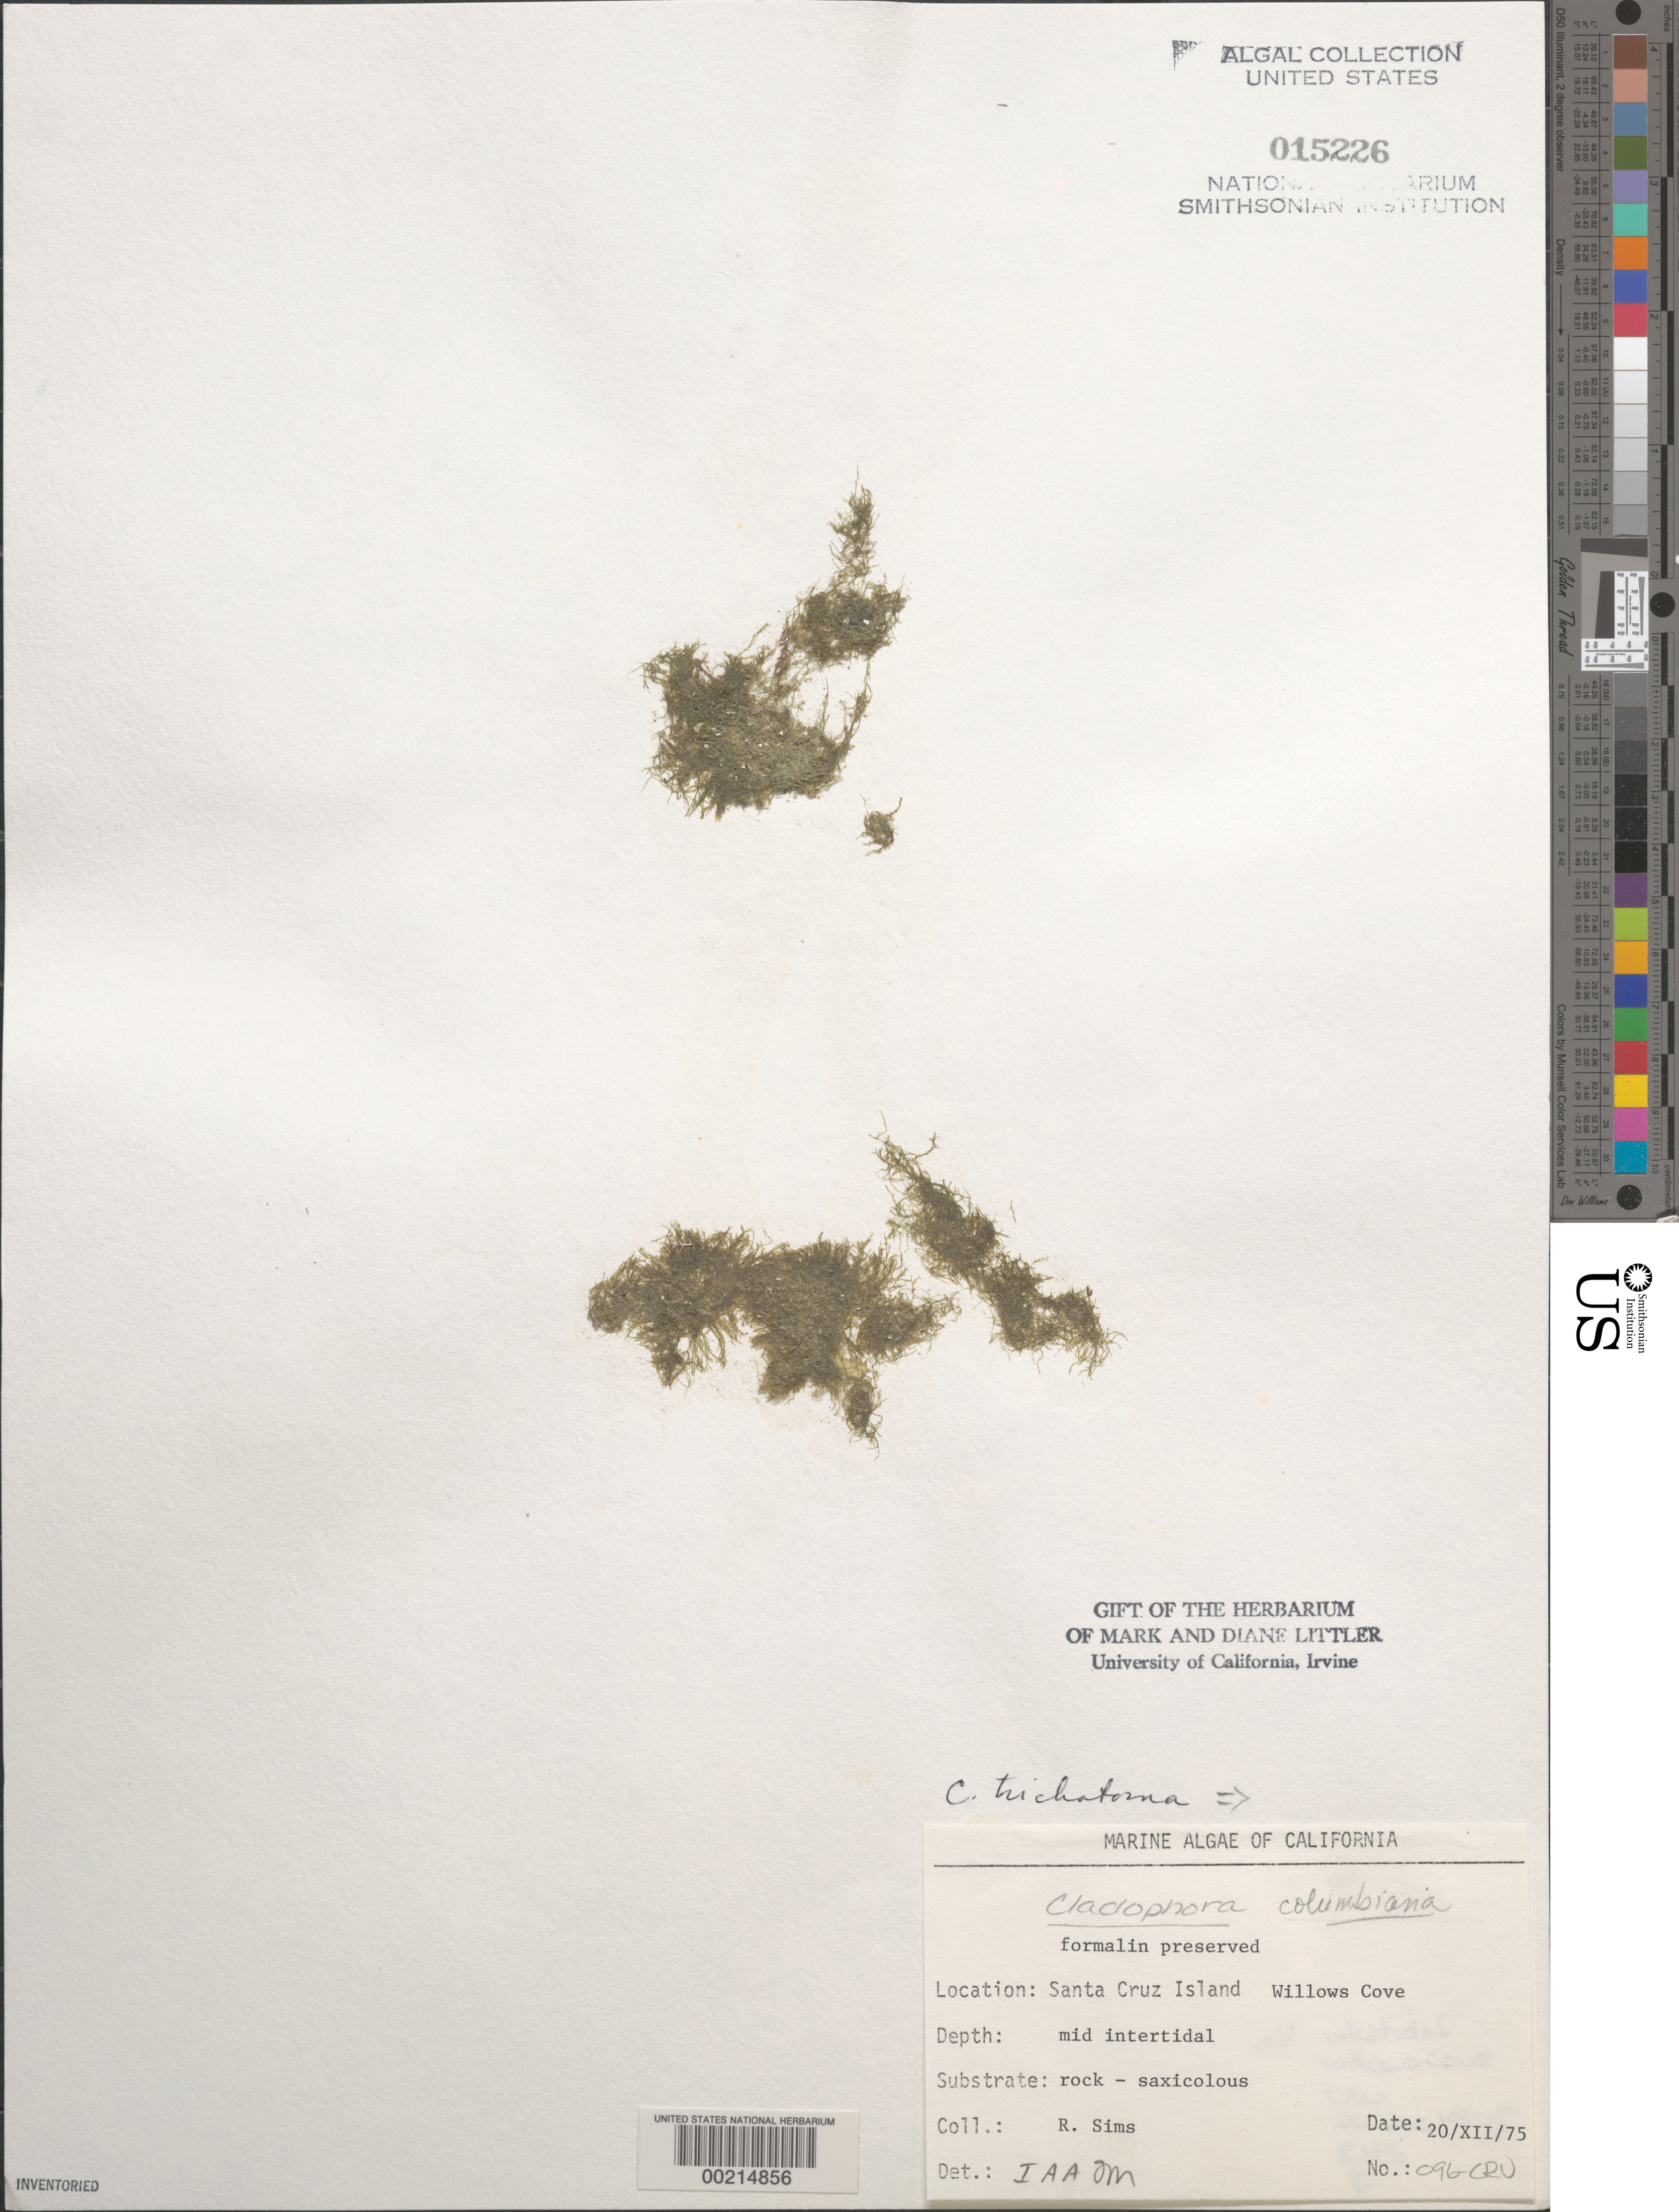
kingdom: Plantae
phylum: Chlorophyta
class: Ulvophyceae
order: Cladophorales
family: Cladophoraceae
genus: Cladophora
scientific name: Cladophora columbiana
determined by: Abbott, I. A.; Murray, S. N.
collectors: R. H. Sims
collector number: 096-CRU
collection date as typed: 20 Dec 1975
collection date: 1975-12-20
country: United States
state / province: California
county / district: Santa Barbara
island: Santa Cruz Island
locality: Willows Cove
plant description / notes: BLM-SOCALBIGHT Rocky Intertidal Survey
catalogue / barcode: US 15226